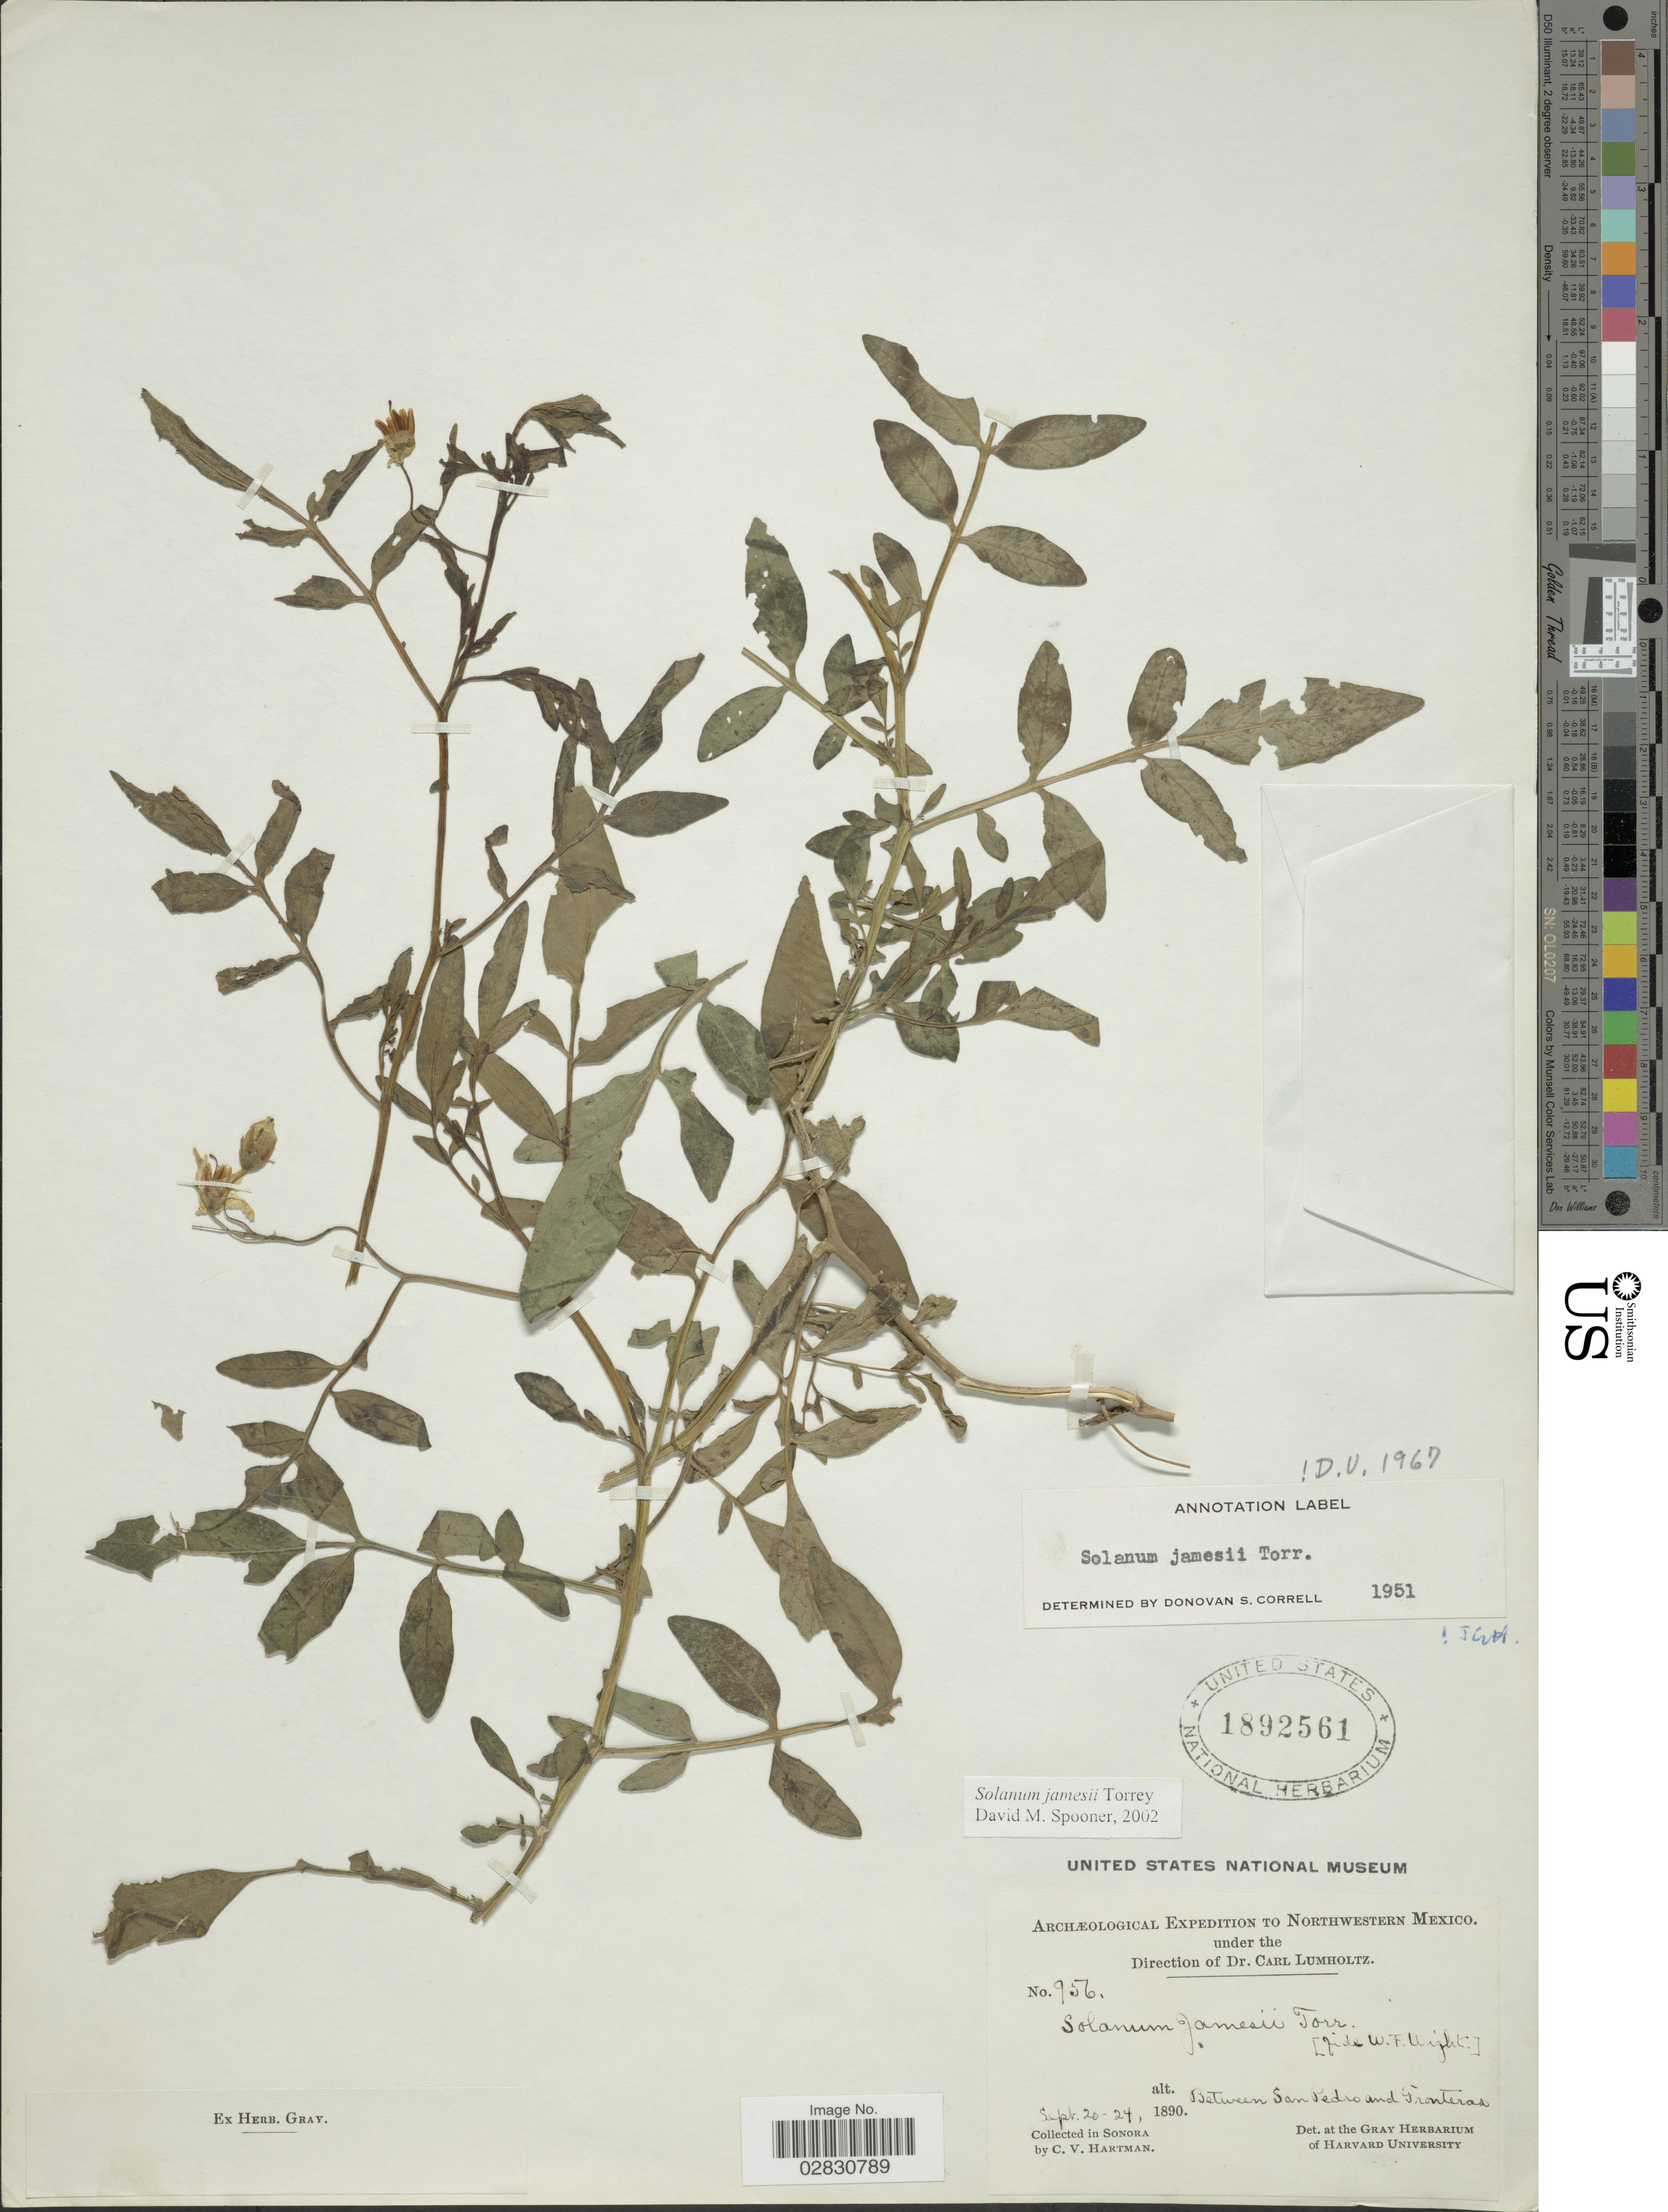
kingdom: Plantae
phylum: Tracheophyta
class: Magnoliopsida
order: Solanales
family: Solanaceae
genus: Solanum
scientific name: Solanum jamesii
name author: Torr.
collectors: C. V. Hartman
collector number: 956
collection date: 1890-09-20/1890-09-24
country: Mexico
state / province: Sonora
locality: Northwestern Mexico, Sonora, Between San Pedro and Fronteras.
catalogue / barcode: US 1892561